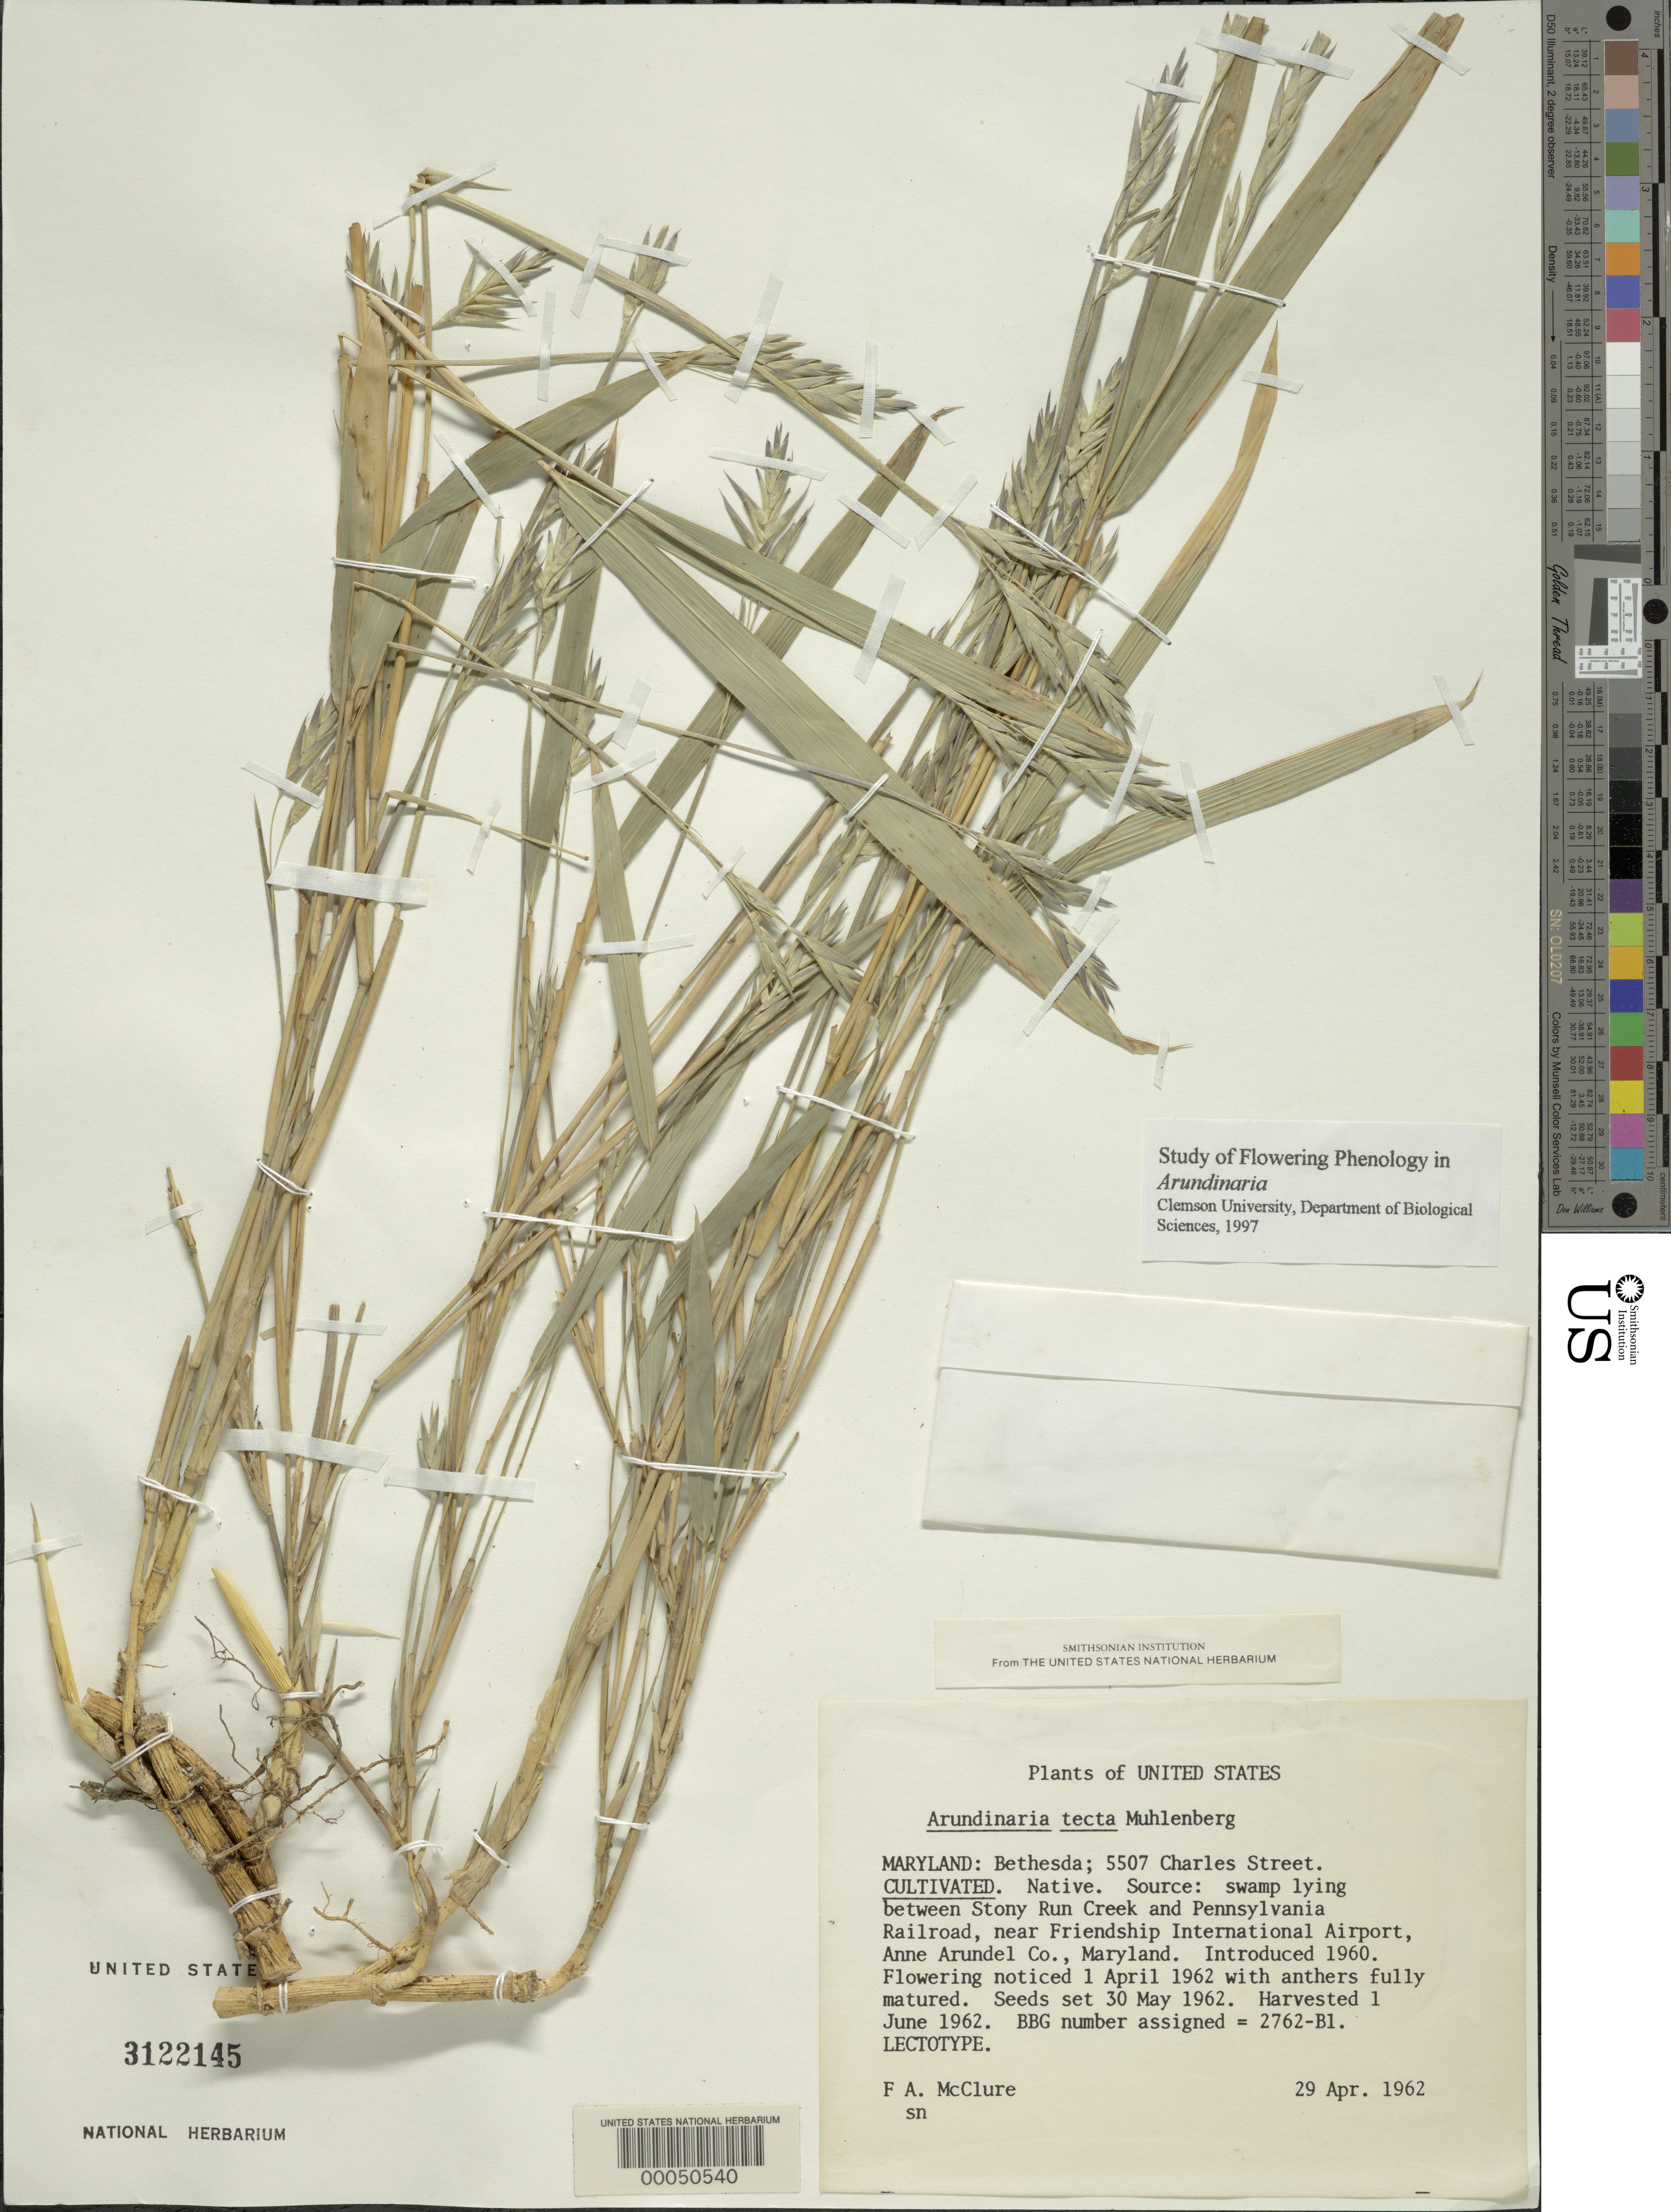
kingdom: Plantae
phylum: Tracheophyta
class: Liliopsida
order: Poales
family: Poaceae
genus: Arundinaria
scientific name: Arundinaria tecta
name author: (Walter) Muhl.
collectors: F. A. McClure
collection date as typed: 29 Apr 1962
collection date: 1962-04-29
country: United States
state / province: Maryland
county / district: Montgomery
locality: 5507 Charles Street, Bethesda (McClure's garden)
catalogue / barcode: US 3122145